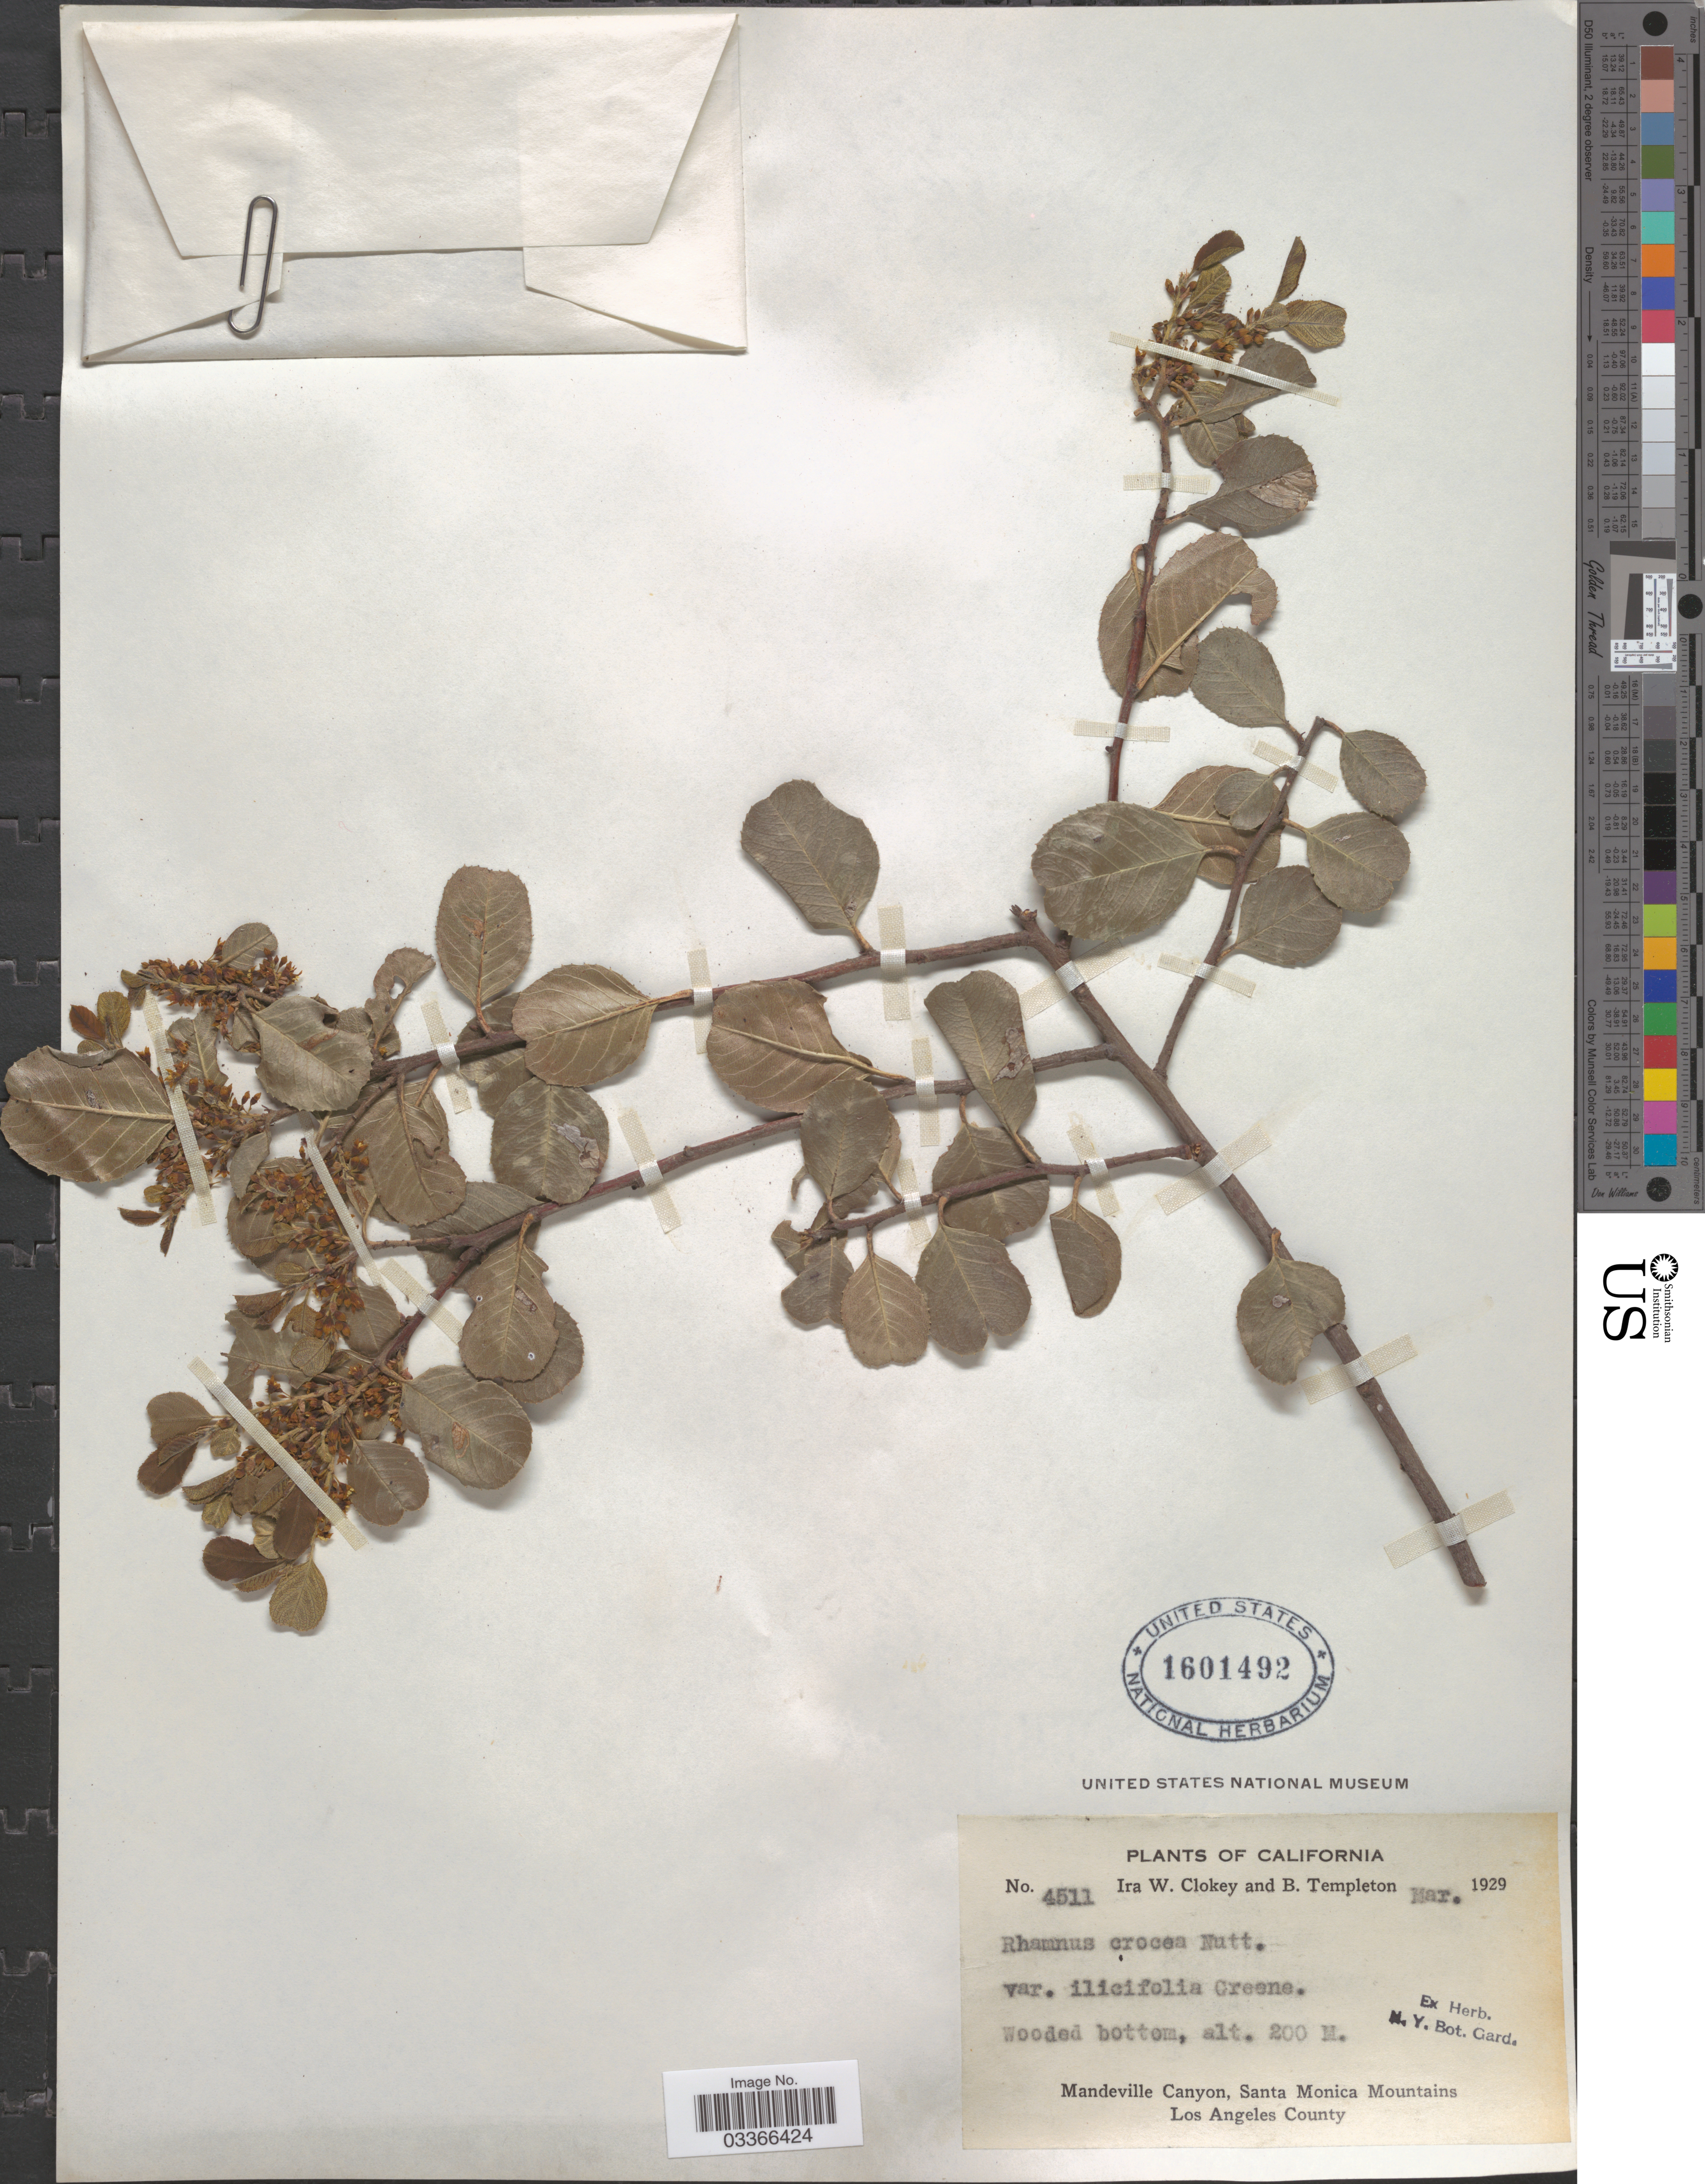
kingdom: Plantae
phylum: Tracheophyta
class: Magnoliopsida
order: Rosales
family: Rhamnaceae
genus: Rhamnus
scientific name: Rhamnus crocea var. ilicifolia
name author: (Kellogg) Greene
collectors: I. W. Clokey & B. Templeton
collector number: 4511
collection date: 1929-03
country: United States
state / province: California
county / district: Los Angeles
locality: Mandeville Canyon, Santa Monica Mountains. Los Angeles County.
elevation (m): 200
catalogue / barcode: US 1601492